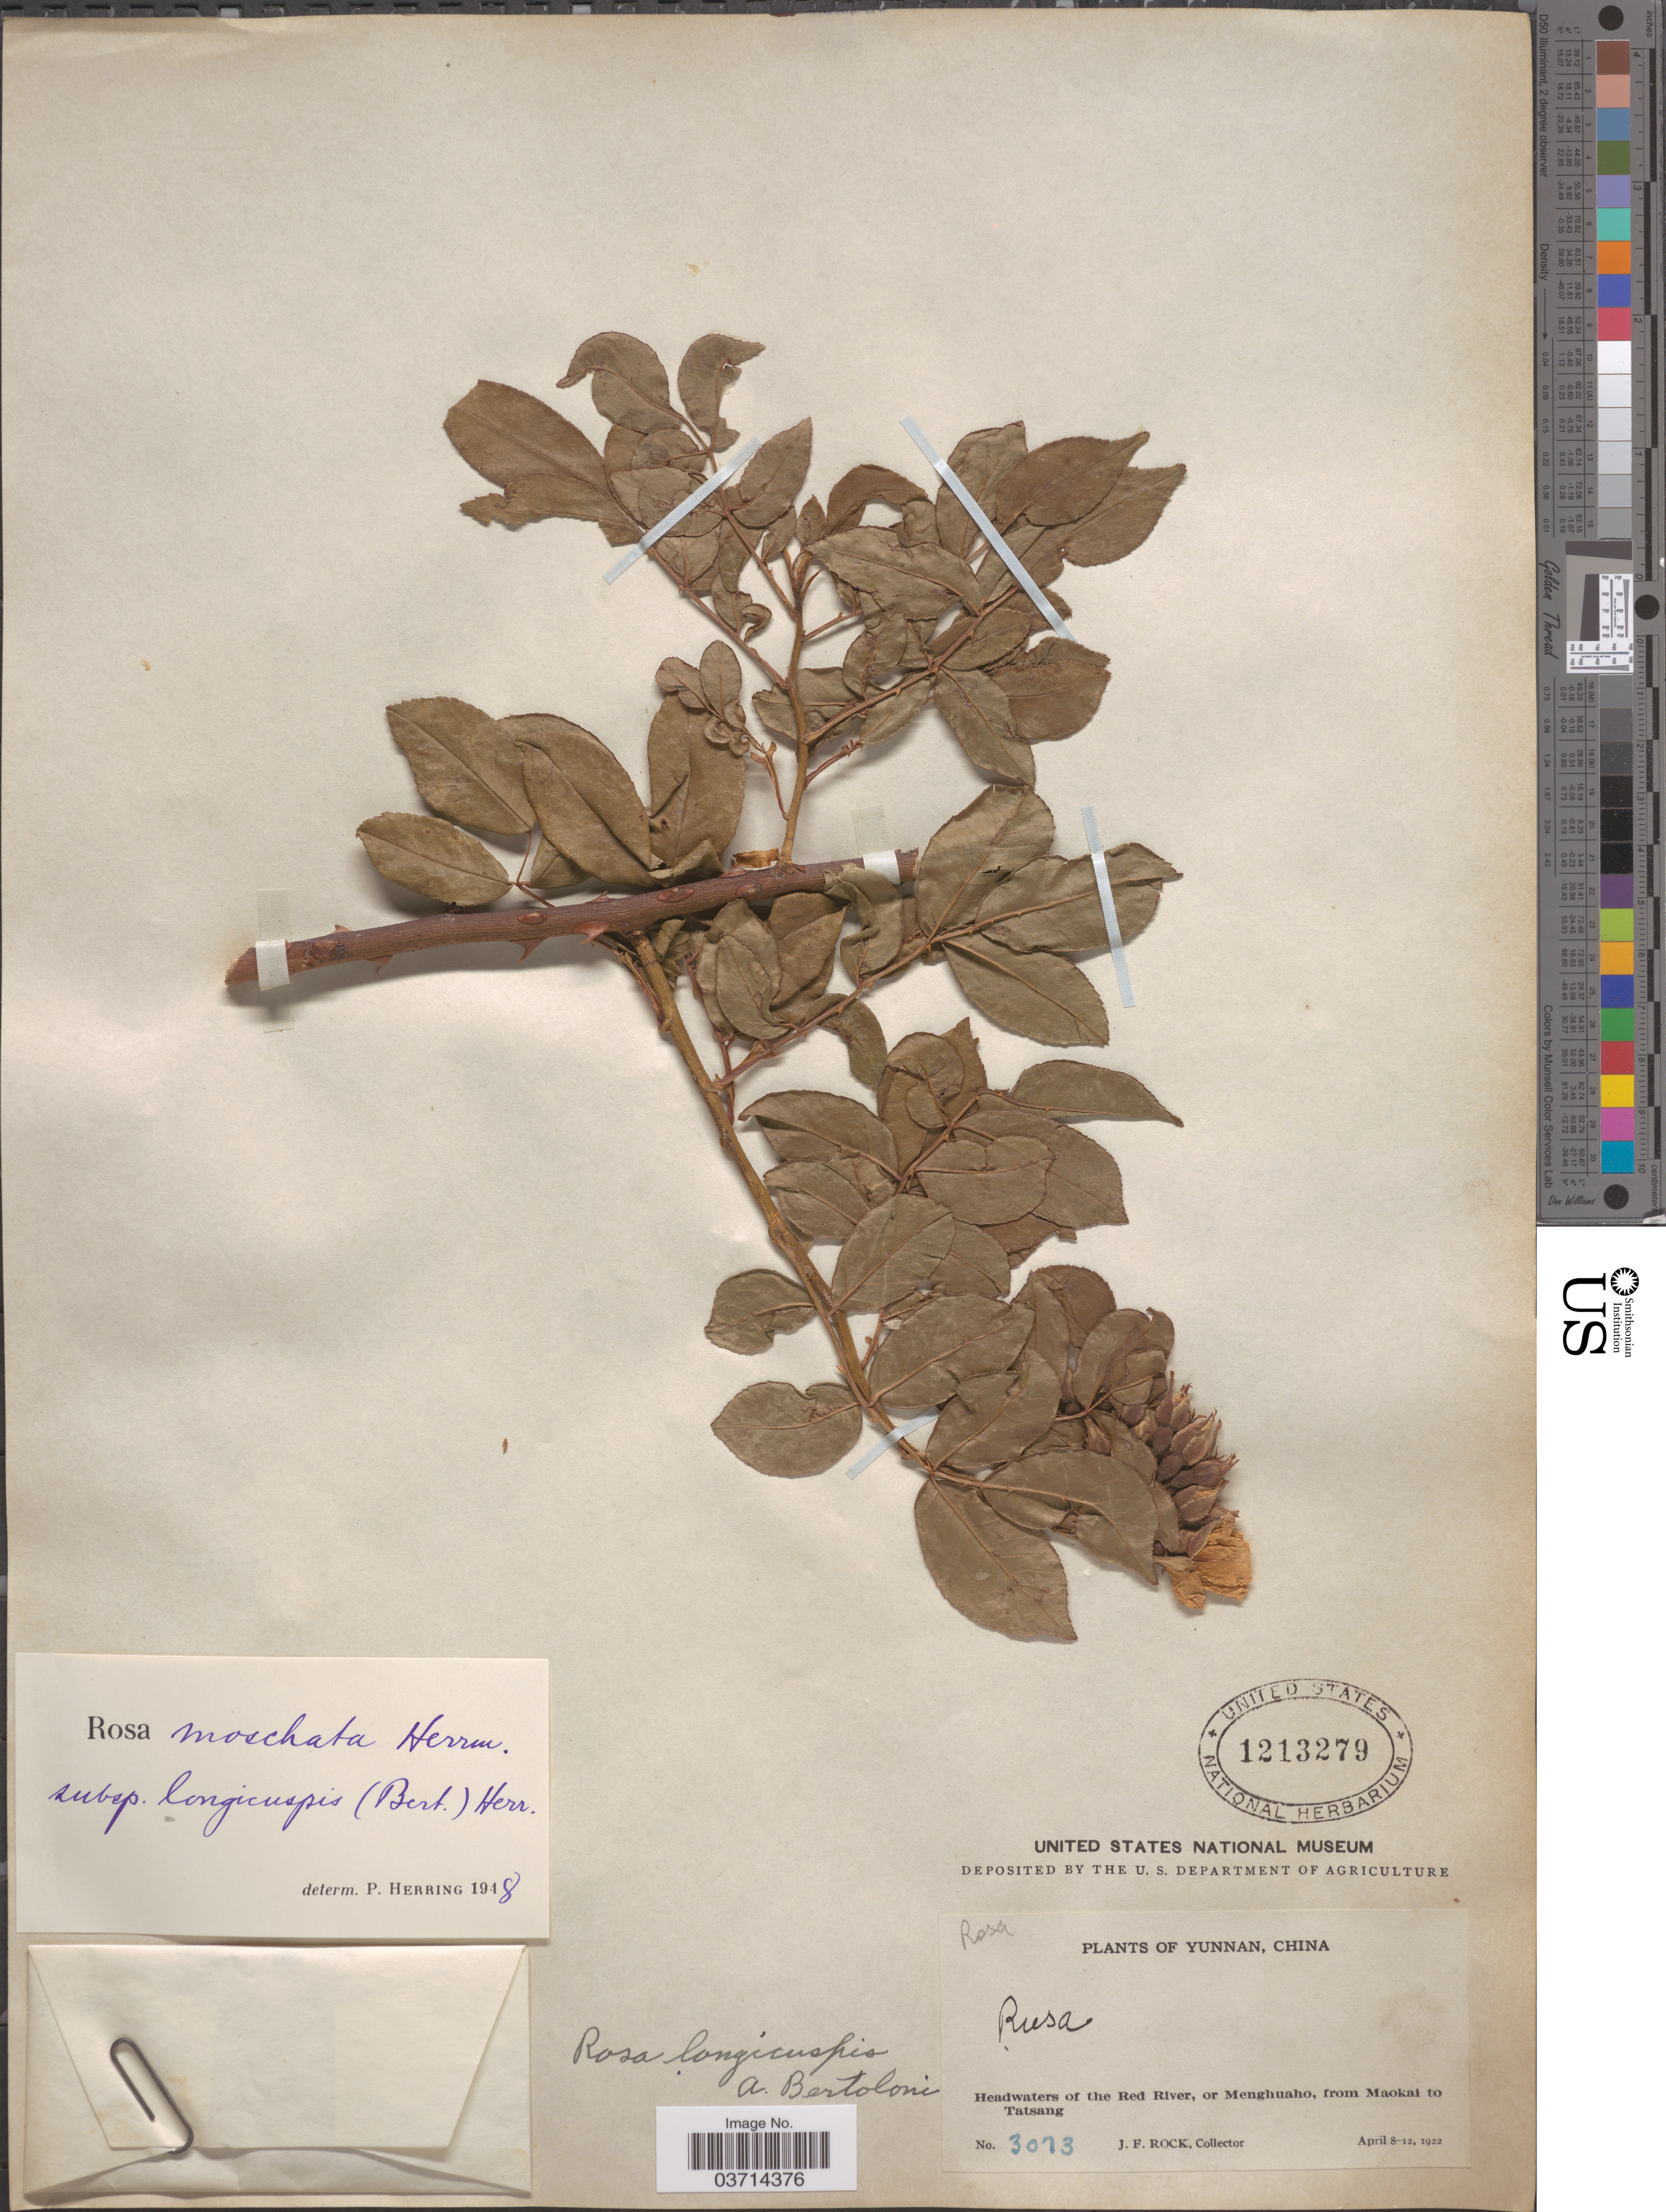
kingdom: Plantae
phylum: Tracheophyta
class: Magnoliopsida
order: Rosales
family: Rosaceae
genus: Rosa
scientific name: Rosa moschata subsp. longicuspis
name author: (Bertol.) Cardot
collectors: J. Rock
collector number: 3073*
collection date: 1922-04-08/1922-04-12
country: China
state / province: Yunnan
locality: Headwaters of the Red River, or Menghuaho, from Maokai to Tatsang.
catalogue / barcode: US 1213279